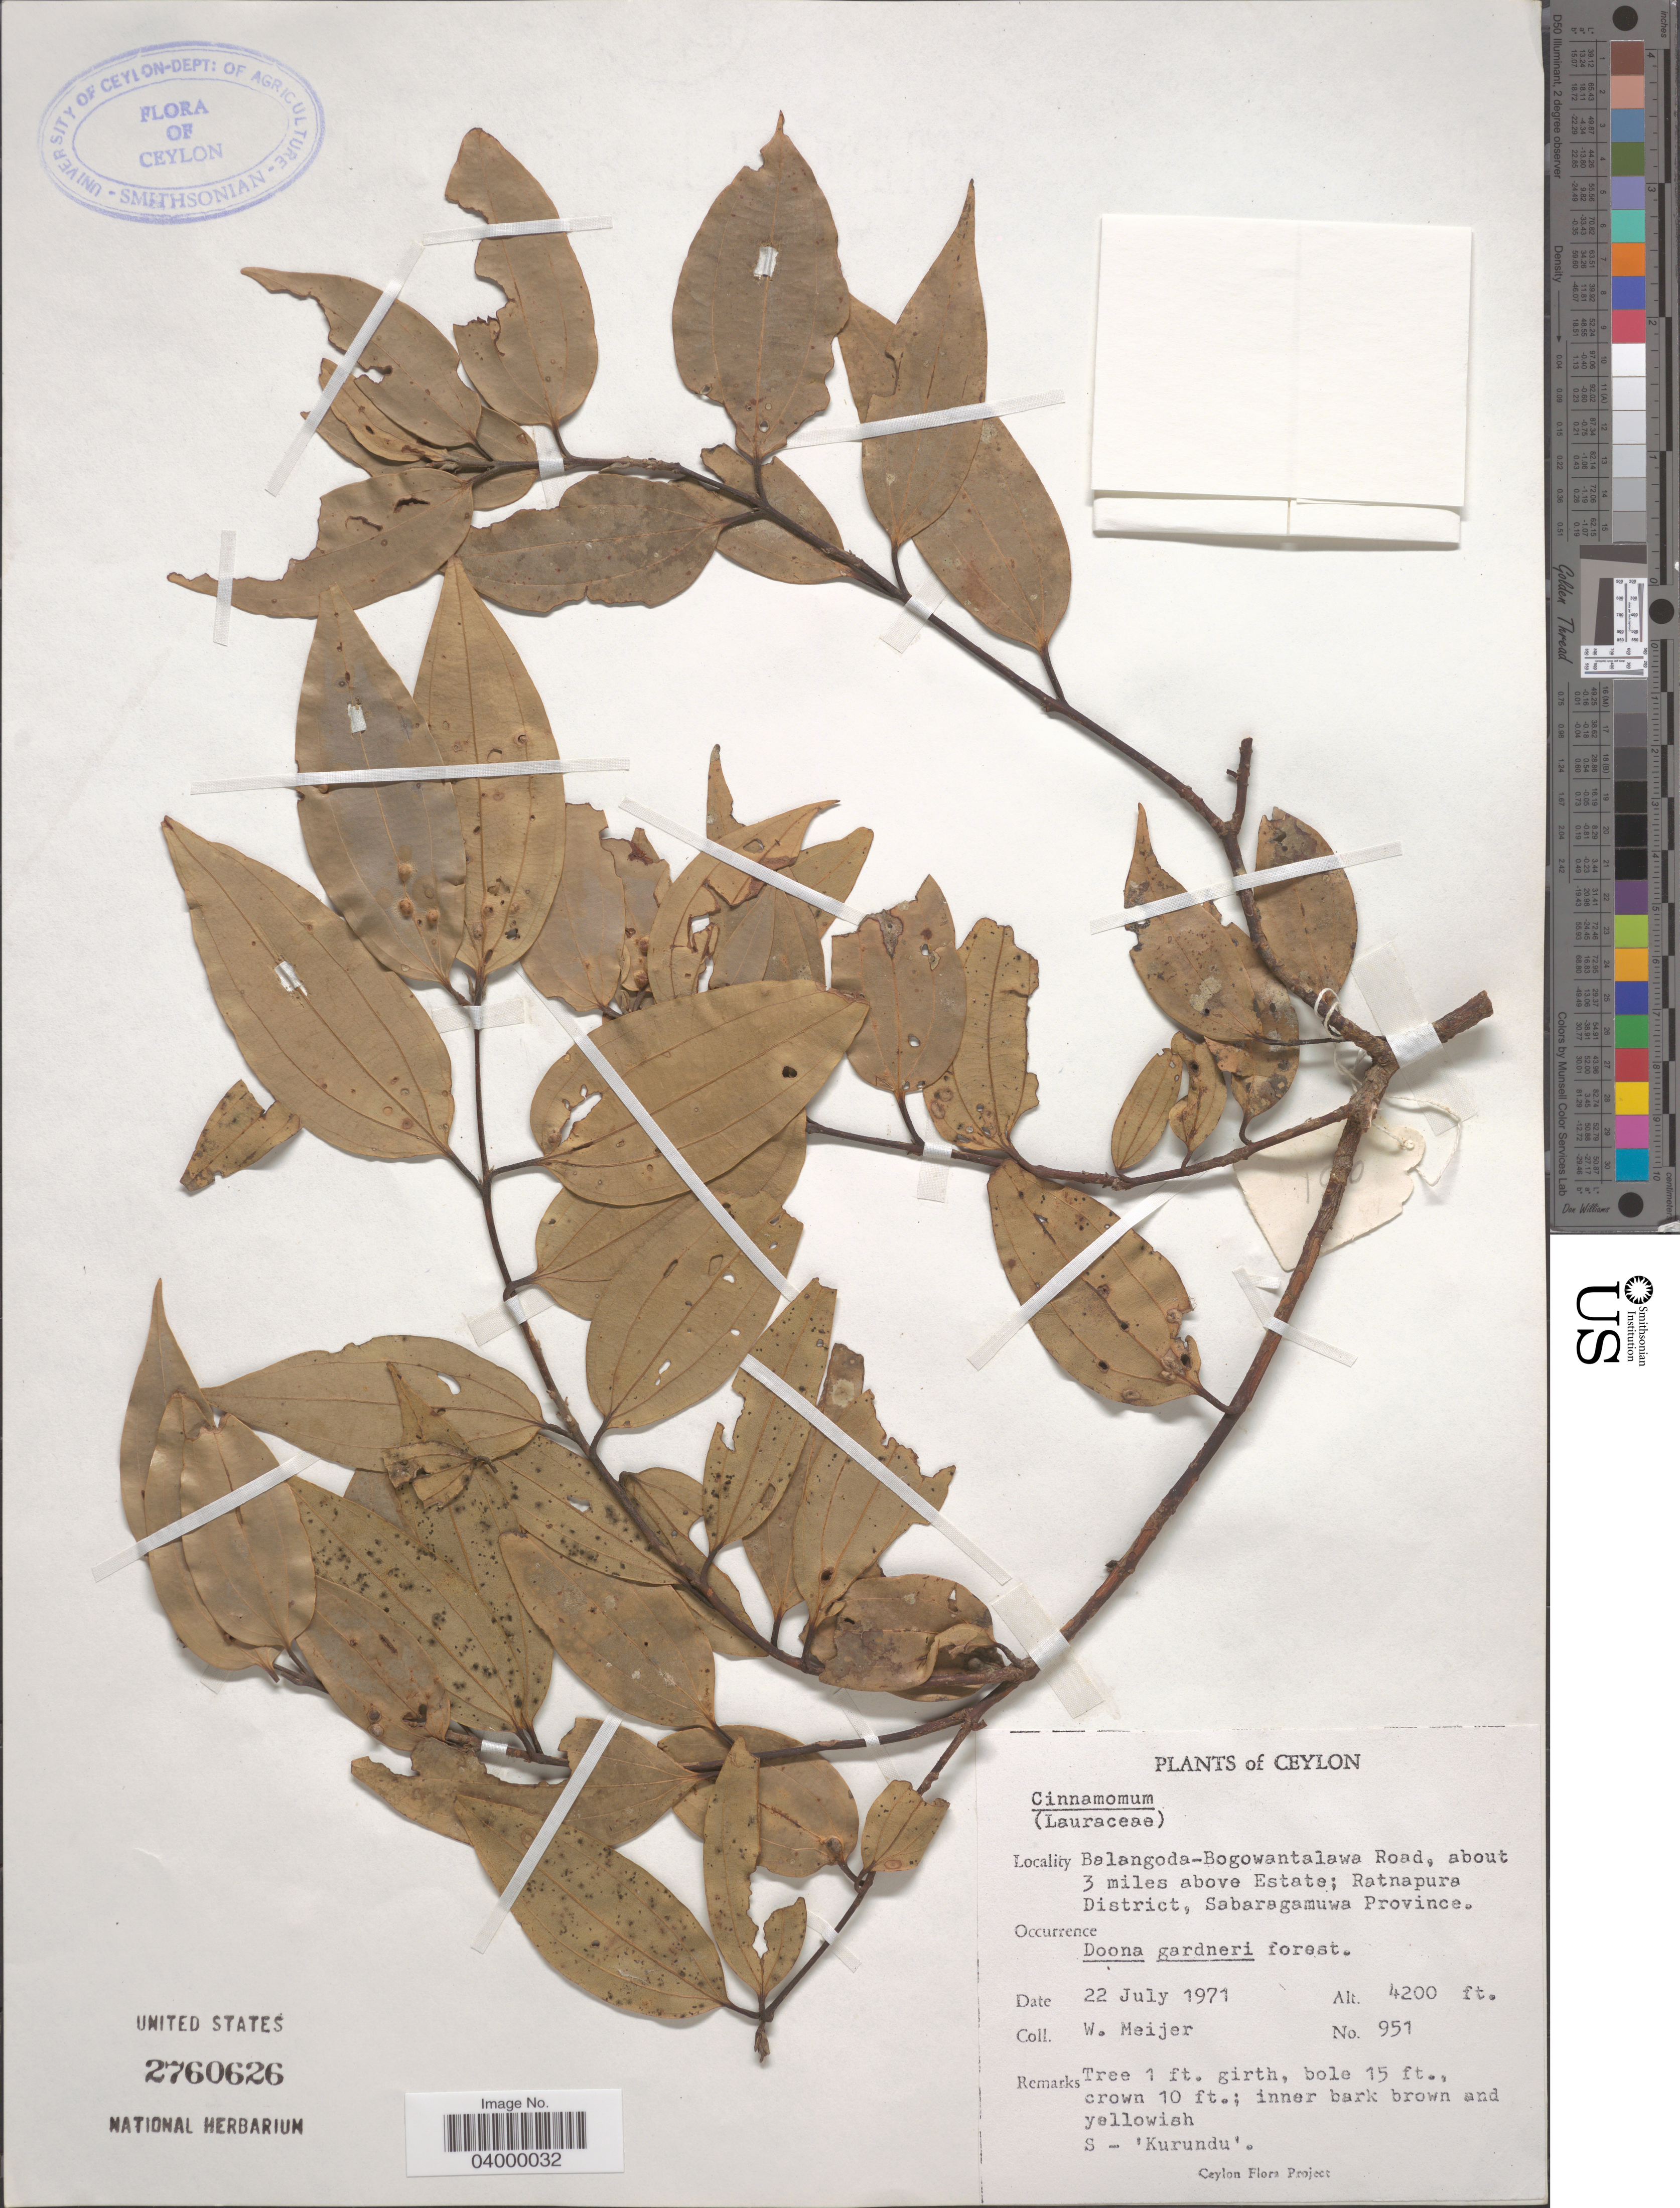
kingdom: Plantae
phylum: Tracheophyta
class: Magnoliopsida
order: Laurales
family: Lauraceae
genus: Cinnamomum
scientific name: Cinnamomum sp.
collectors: W. Meijer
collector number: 951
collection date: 1971-07-22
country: Sri Lanka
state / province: Sabaragamuwa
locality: Ceylon. Balangoda-Bogowantalawa Road, about 3 miles above Estate; Ratnapura District.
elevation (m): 1280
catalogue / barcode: US 2760626